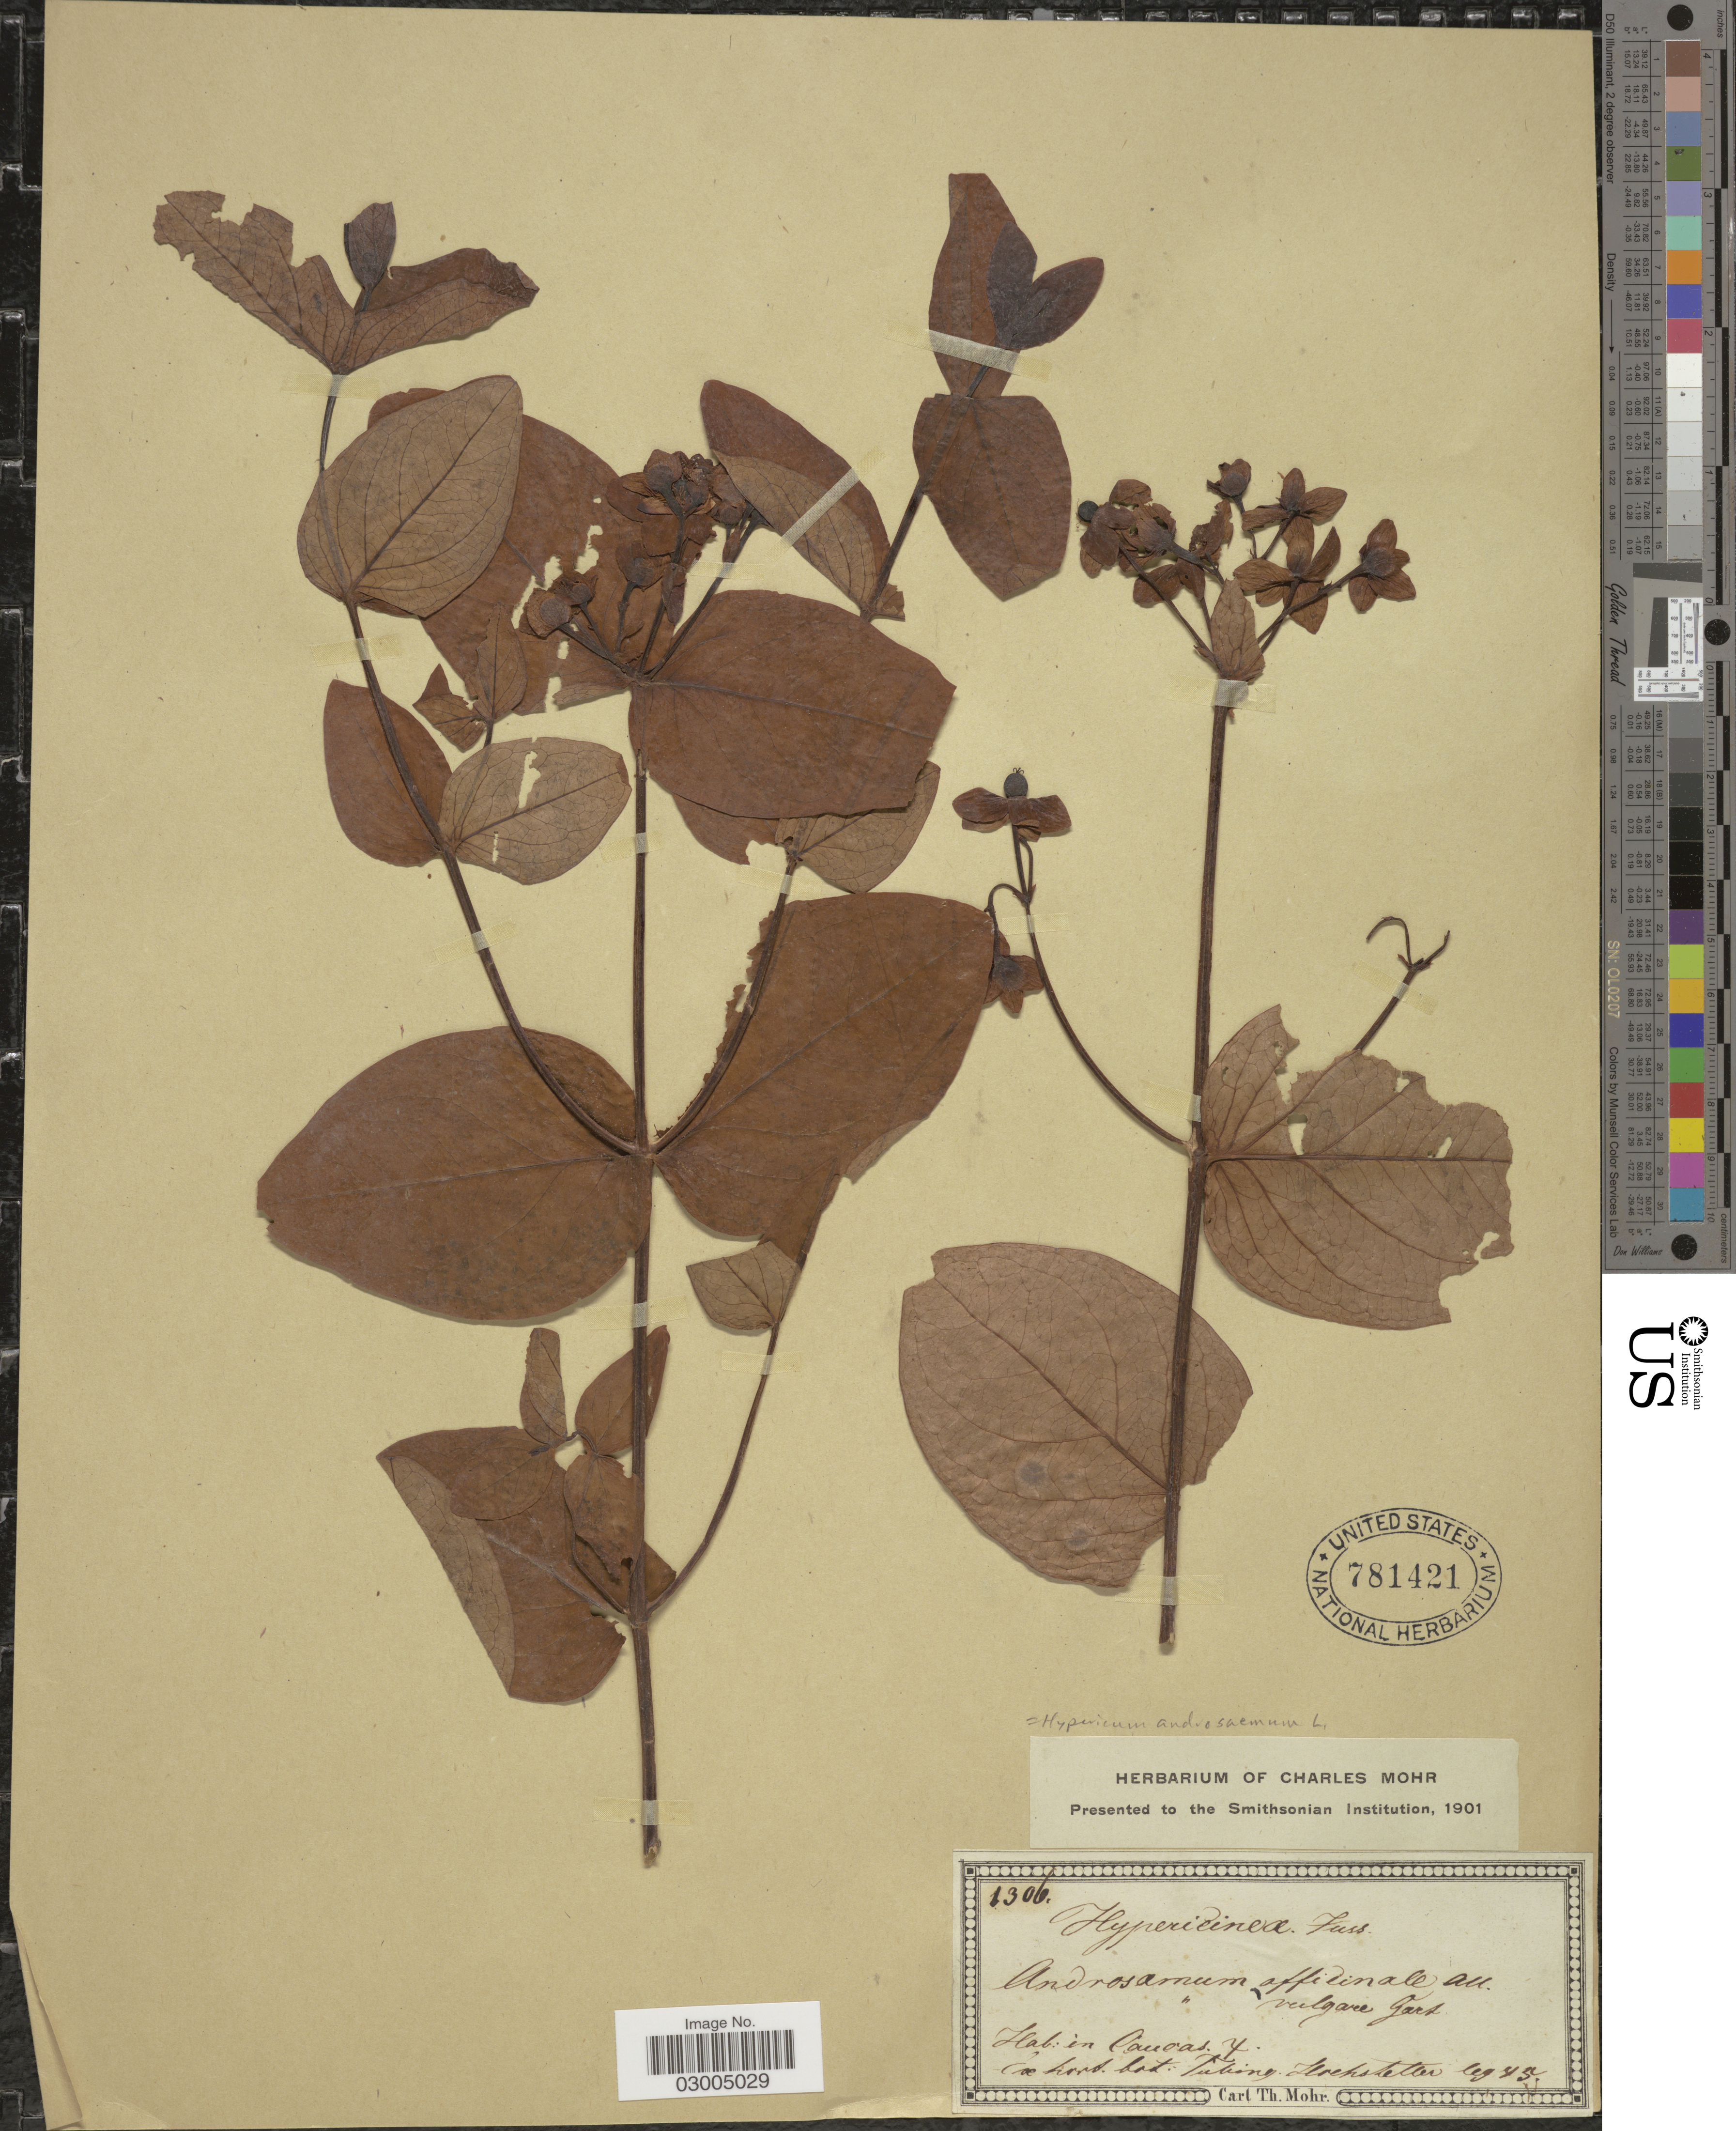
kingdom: Plantae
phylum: Tracheophyta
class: Magnoliopsida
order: Malpighiales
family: Hypericaceae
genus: Hypericum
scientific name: Hypericum androsaemum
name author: L.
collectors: -. Hochstetter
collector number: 1306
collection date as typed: Transcribed d/m/y: //45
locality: Caucas Y.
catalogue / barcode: US 781421